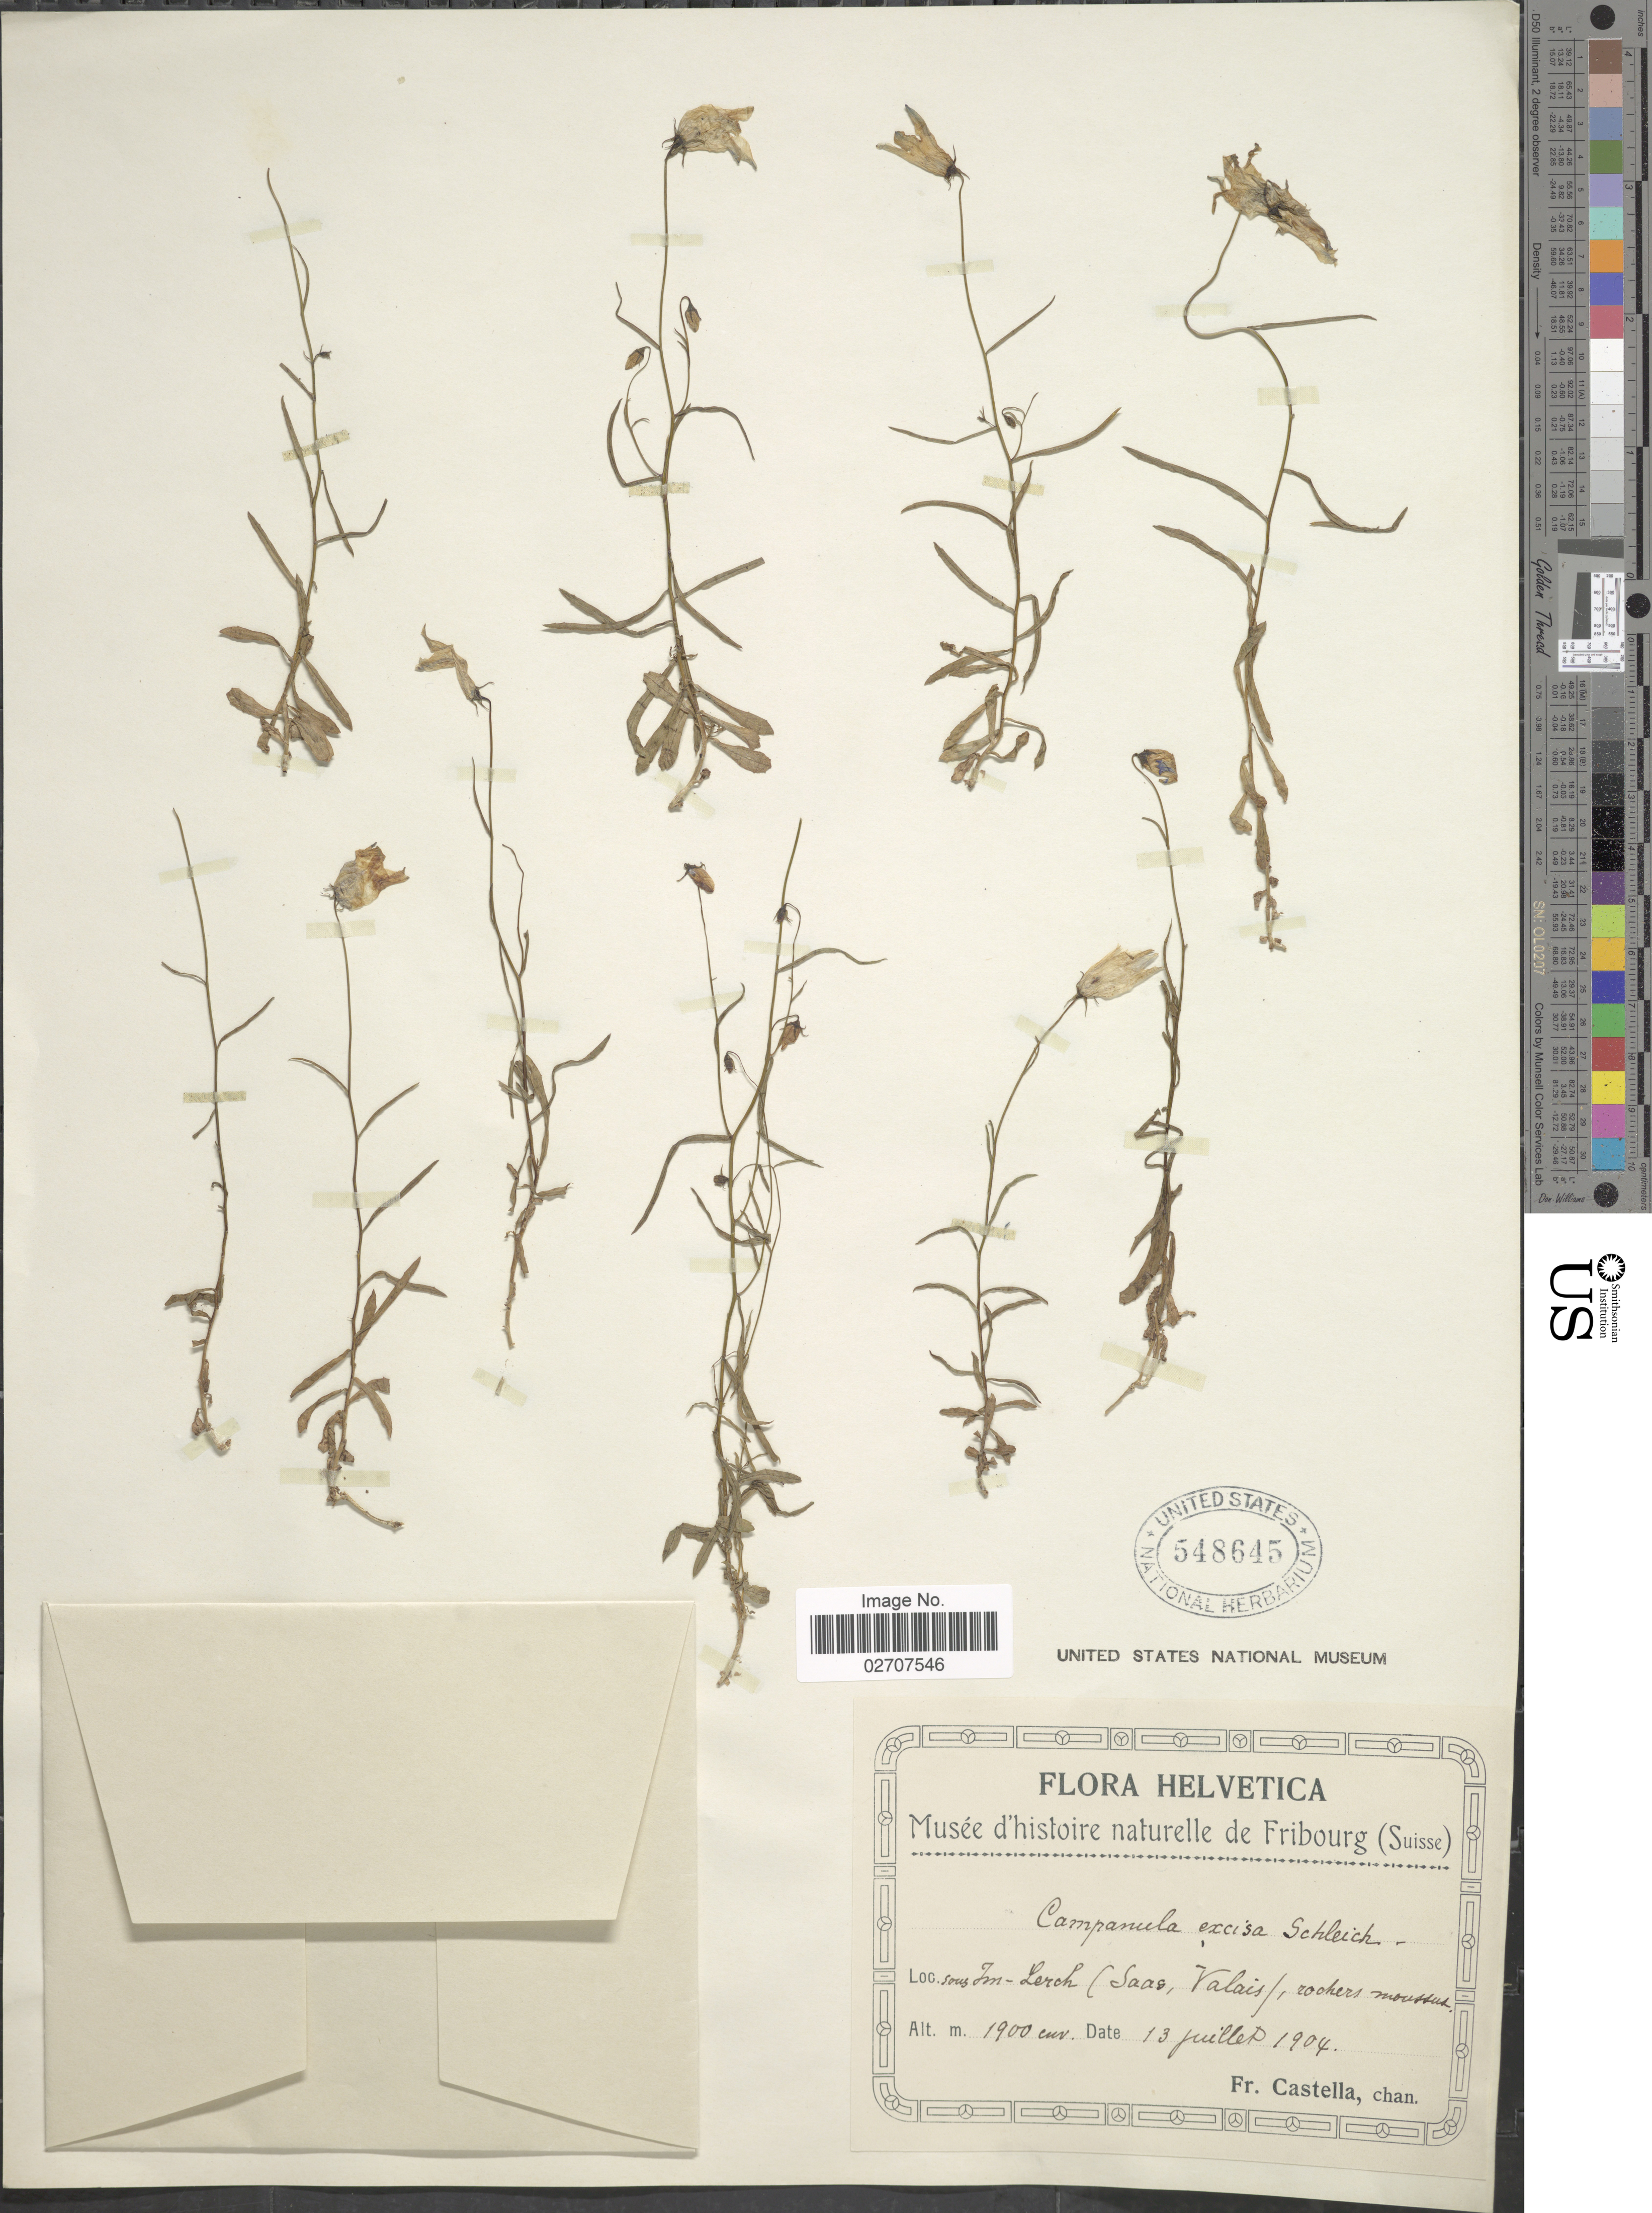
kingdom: Plantae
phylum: Tracheophyta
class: Magnoliopsida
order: Asterales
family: Campanulaceae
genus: Campanula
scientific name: Campanula excisa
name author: Schleich.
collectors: Fr. Castella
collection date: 1904-07-13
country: Switzerland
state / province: Valais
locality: Sous Im-Lerch. Helvetica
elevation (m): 1900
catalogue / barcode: US 548645